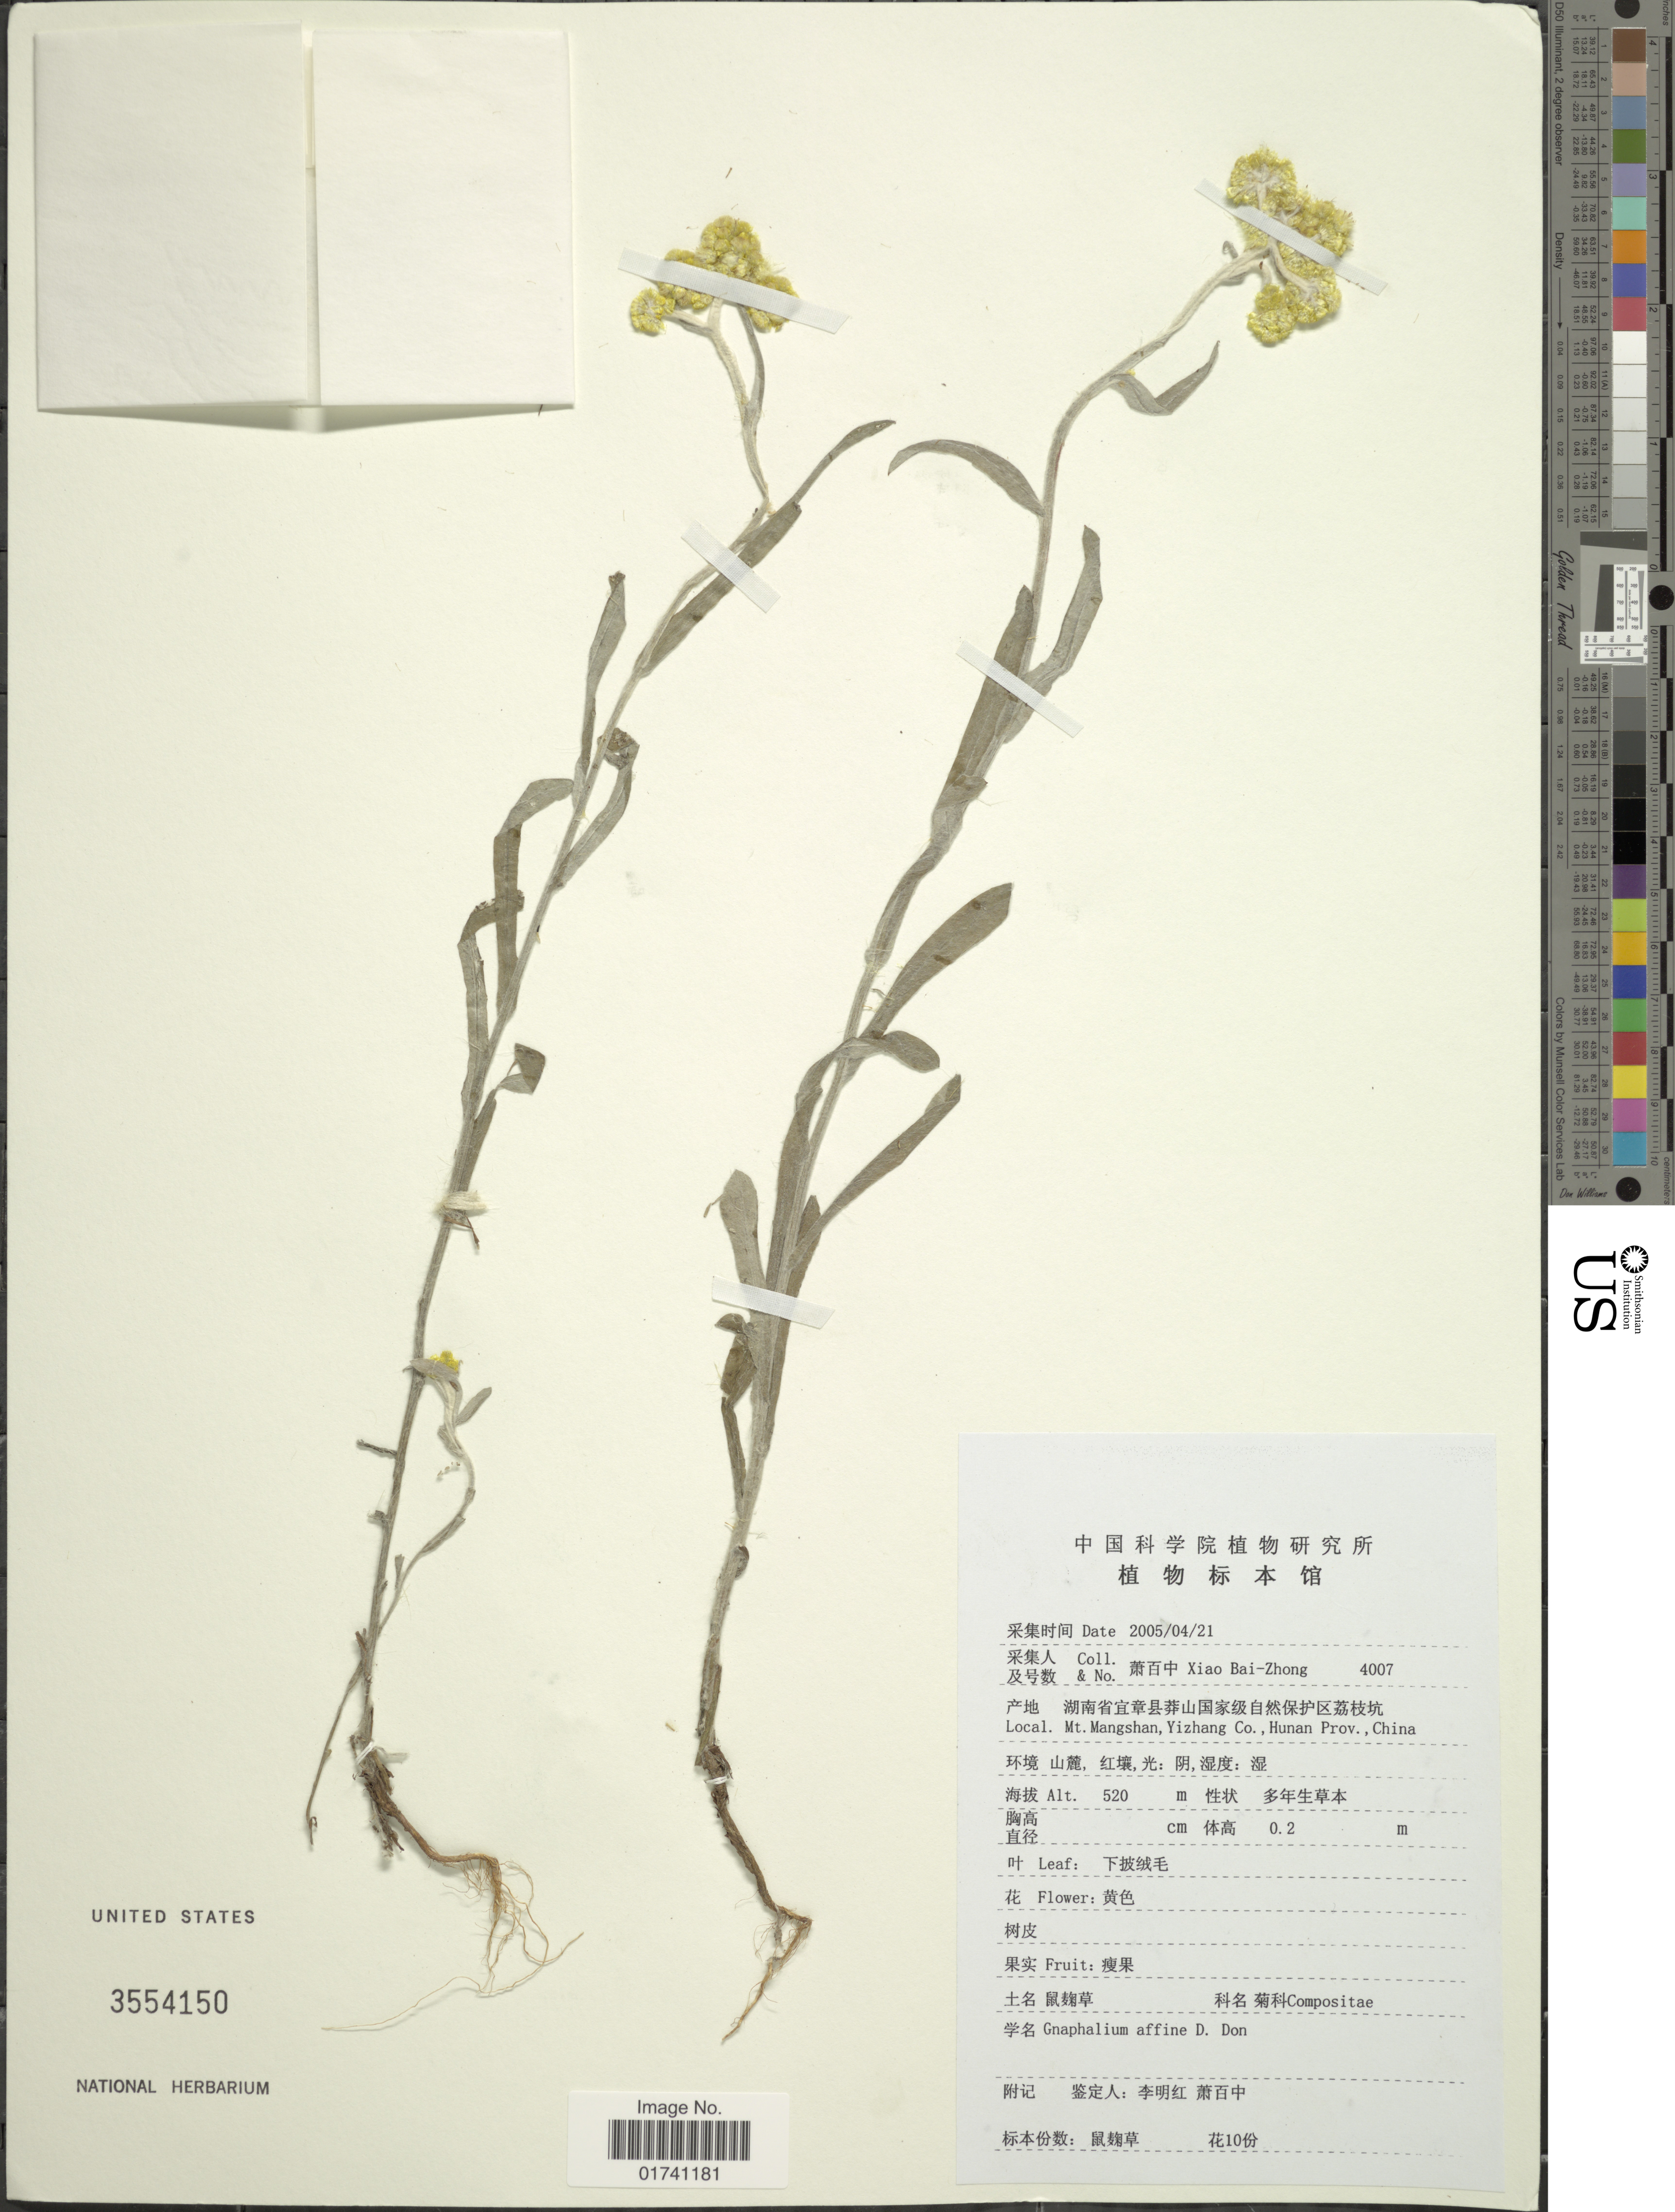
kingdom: Plantae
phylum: Tracheophyta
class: Magnoliopsida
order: Asterales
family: Asteraceae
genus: Laphangium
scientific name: Laphangium affine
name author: (D. Don) Tzvelev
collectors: B. Z. Xiao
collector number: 4007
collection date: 2005-04-21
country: China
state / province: Hunan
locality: Mt. Mangshan, Yizhang Co.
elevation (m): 520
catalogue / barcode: US 3554150